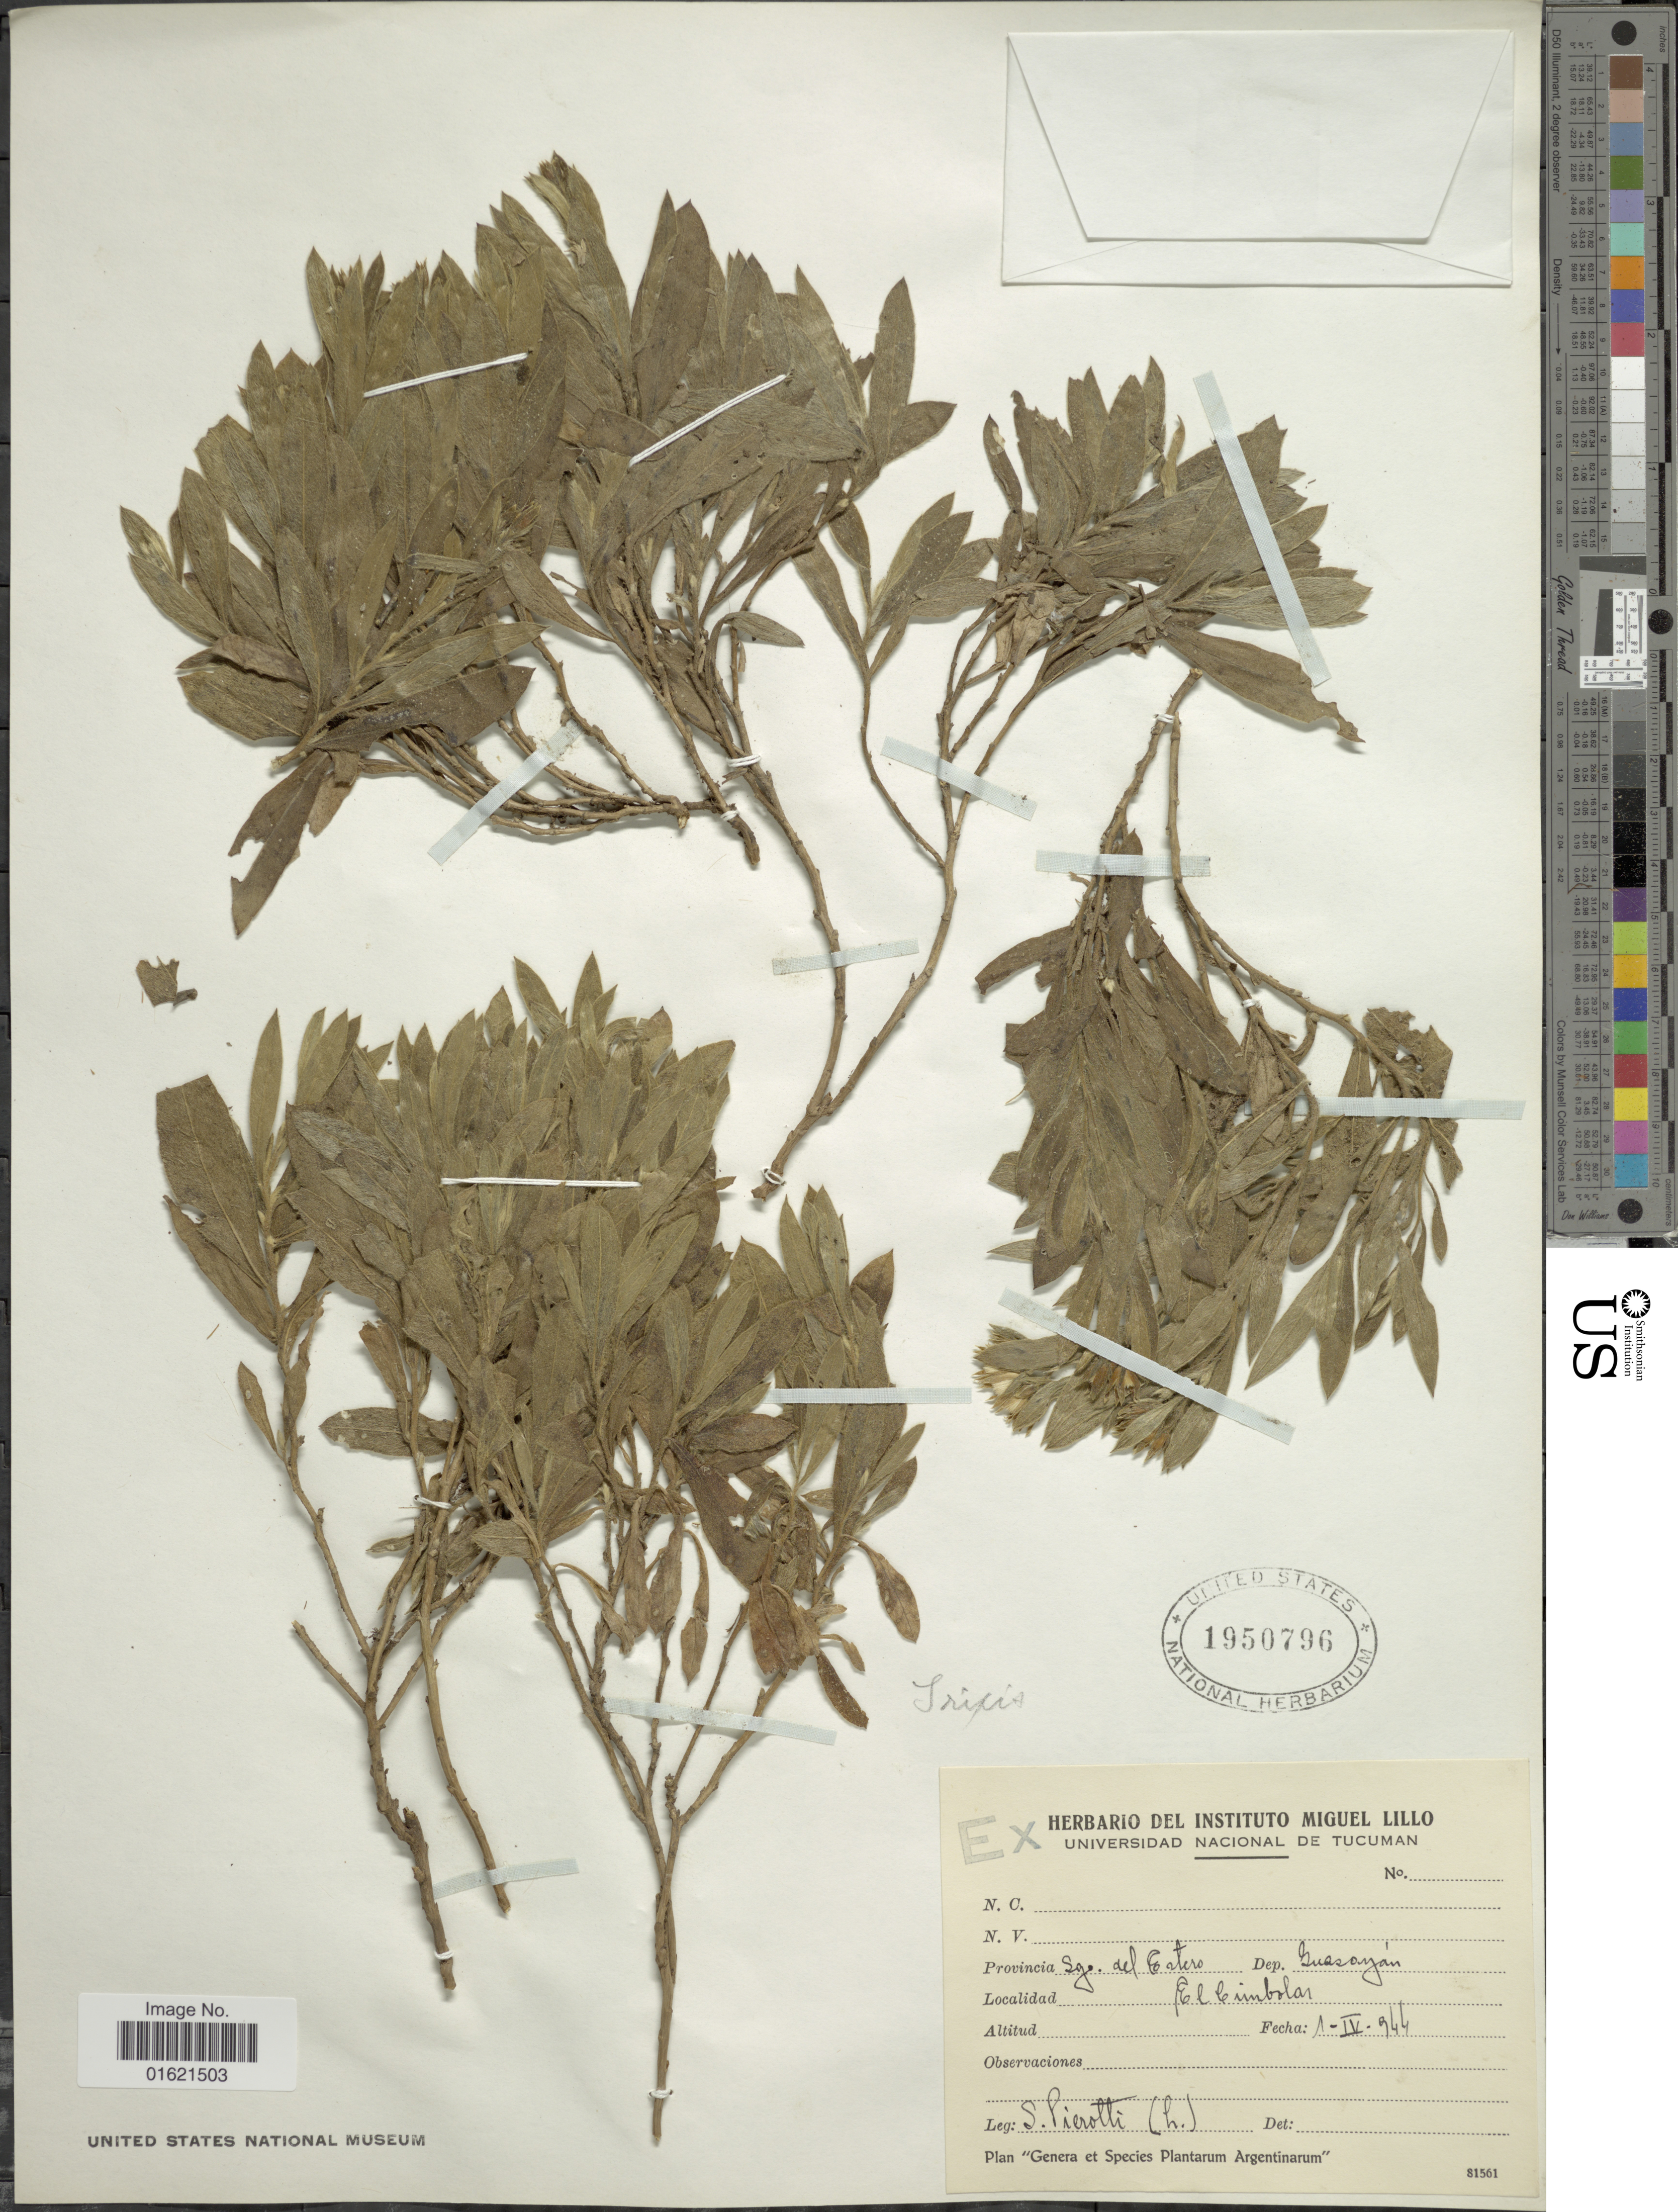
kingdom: Plantae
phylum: Tracheophyta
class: Magnoliopsida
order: Asterales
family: Asteraceae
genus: Trixis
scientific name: Trixis sp.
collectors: S. A. Pierotti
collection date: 1944-04-01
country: Argentina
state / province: Santiago del Estero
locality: Sg. del Catero, dep. Guasayan, El Cimbolar.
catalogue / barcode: US 1950796